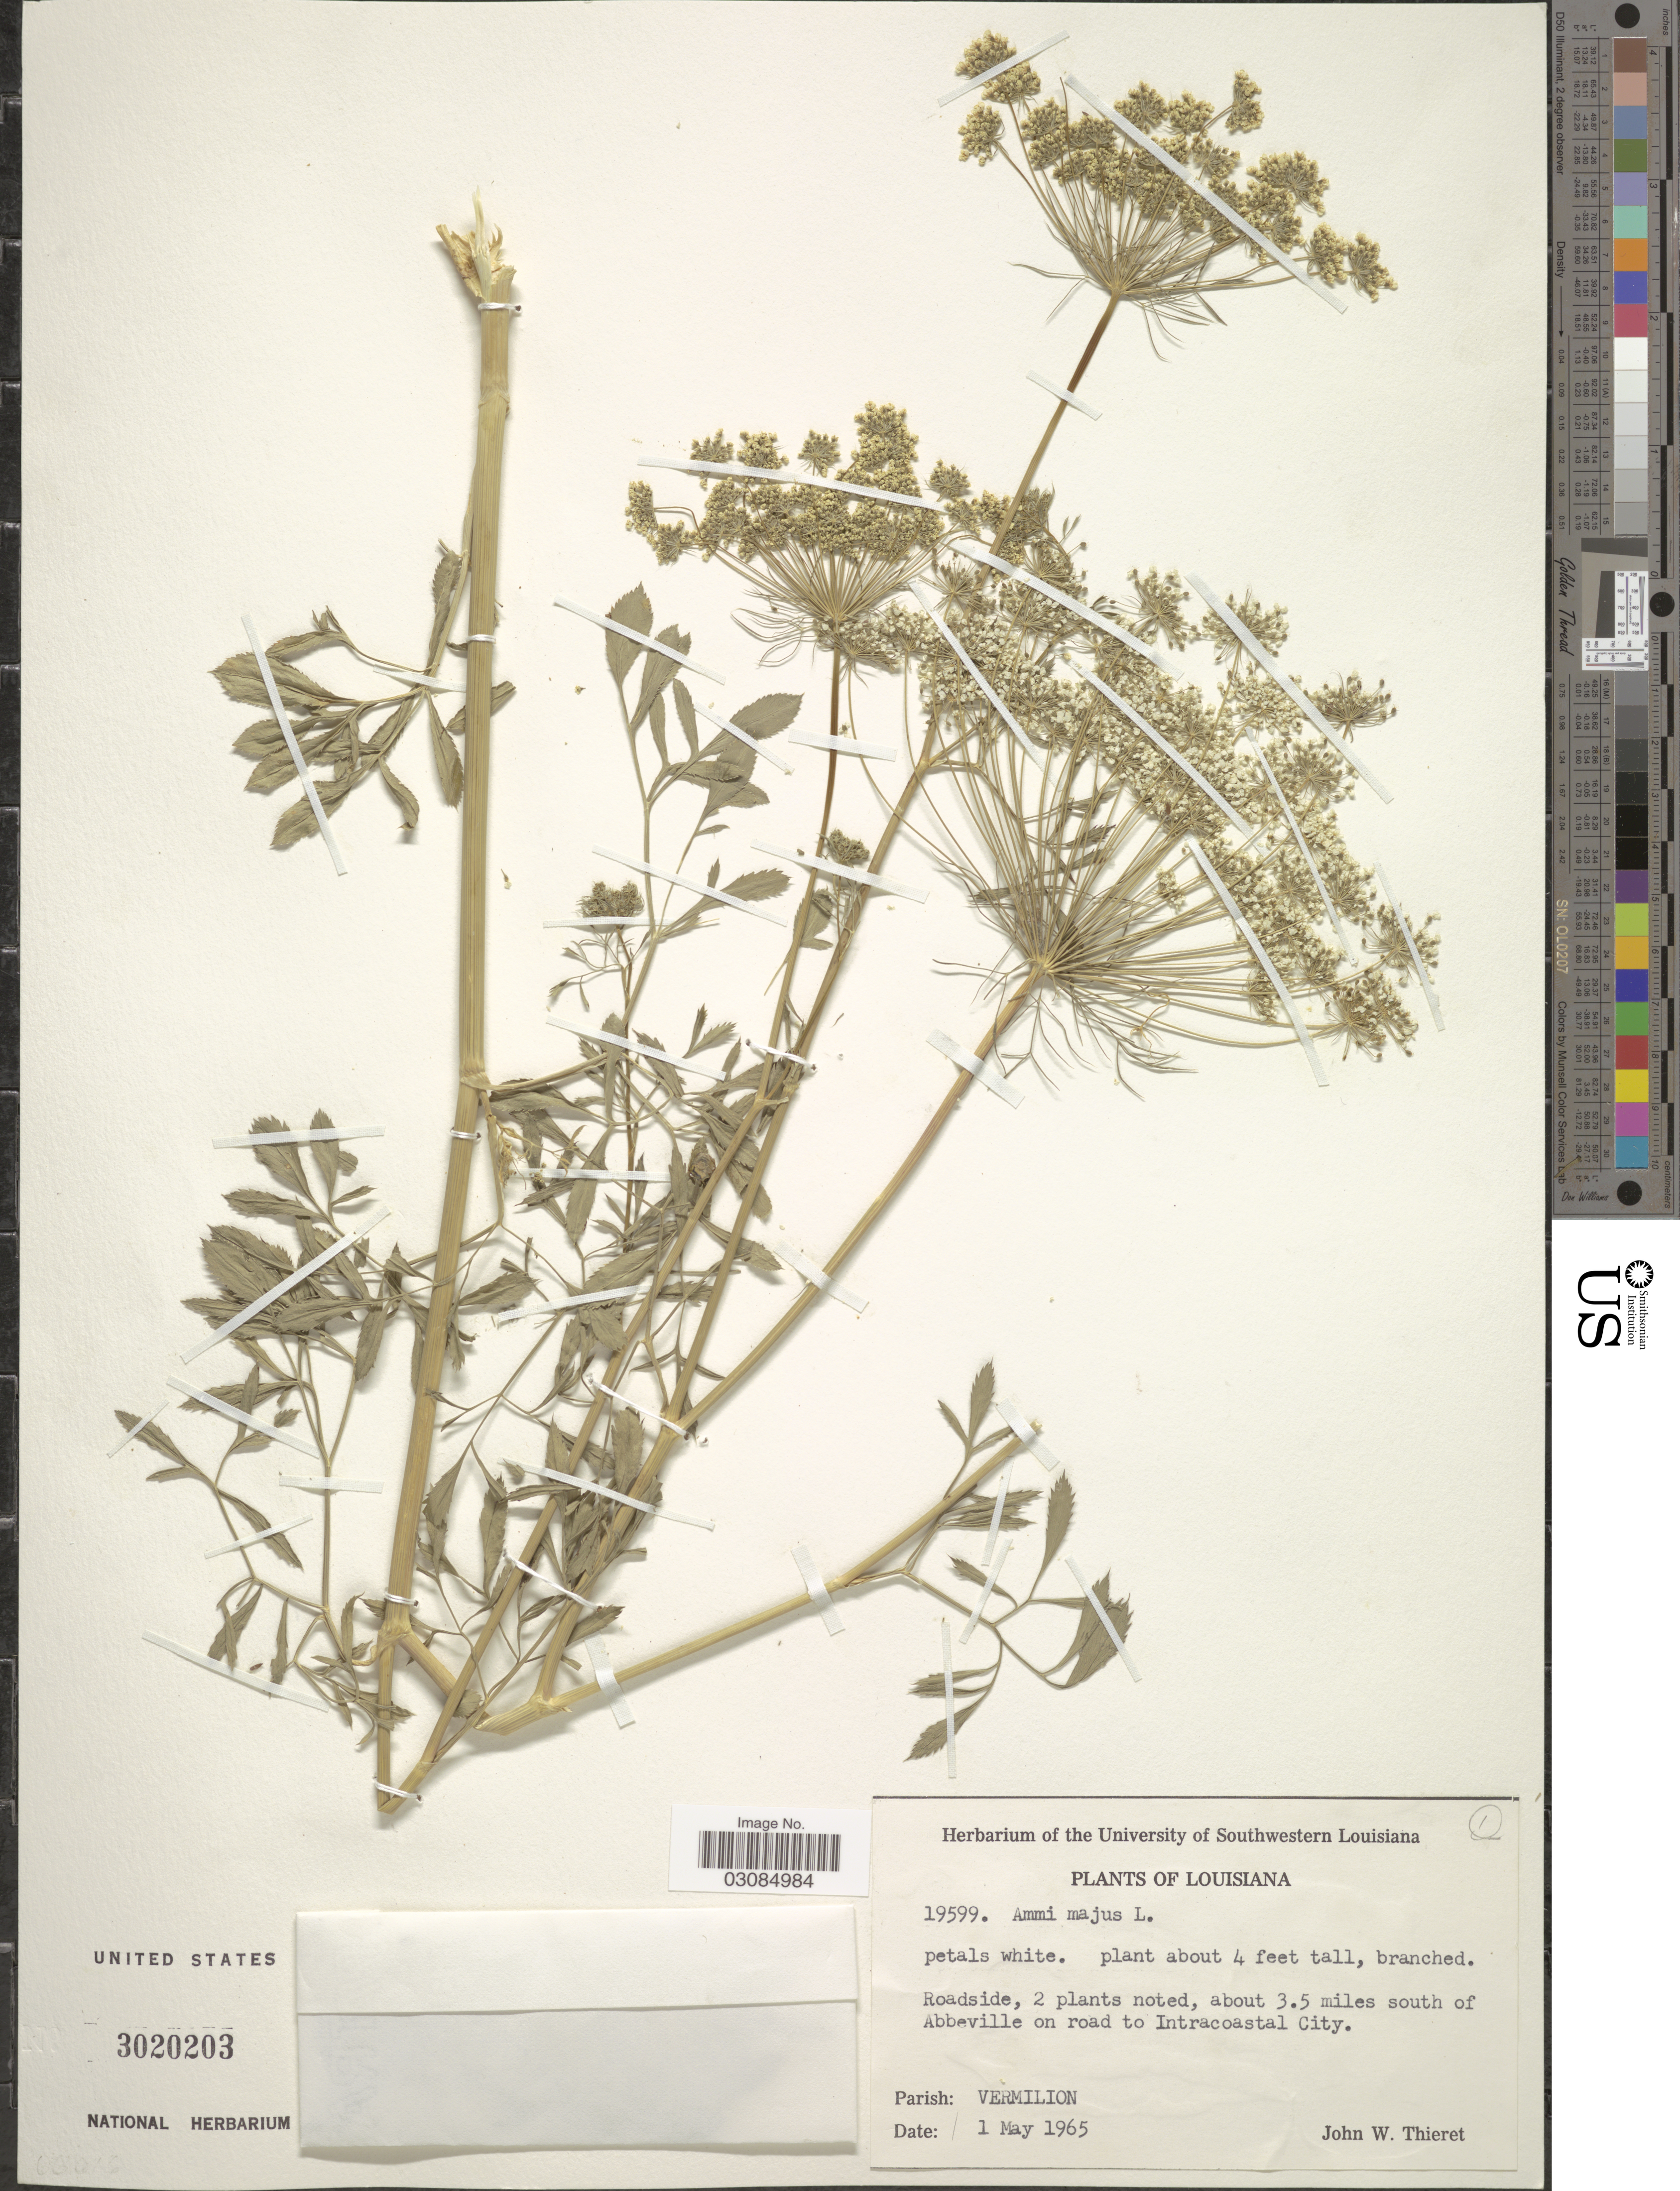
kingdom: Plantae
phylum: Tracheophyta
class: Magnoliopsida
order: Apiales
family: Apiaceae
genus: Ammi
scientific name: Ammi majus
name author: L.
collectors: J. W. Thieret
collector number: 19599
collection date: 1965-05-01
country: United States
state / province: Louisiana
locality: About 3.5 miles south of Abbeville on road to Intracoastal City. Parish: Vermilion.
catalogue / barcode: US 3020203